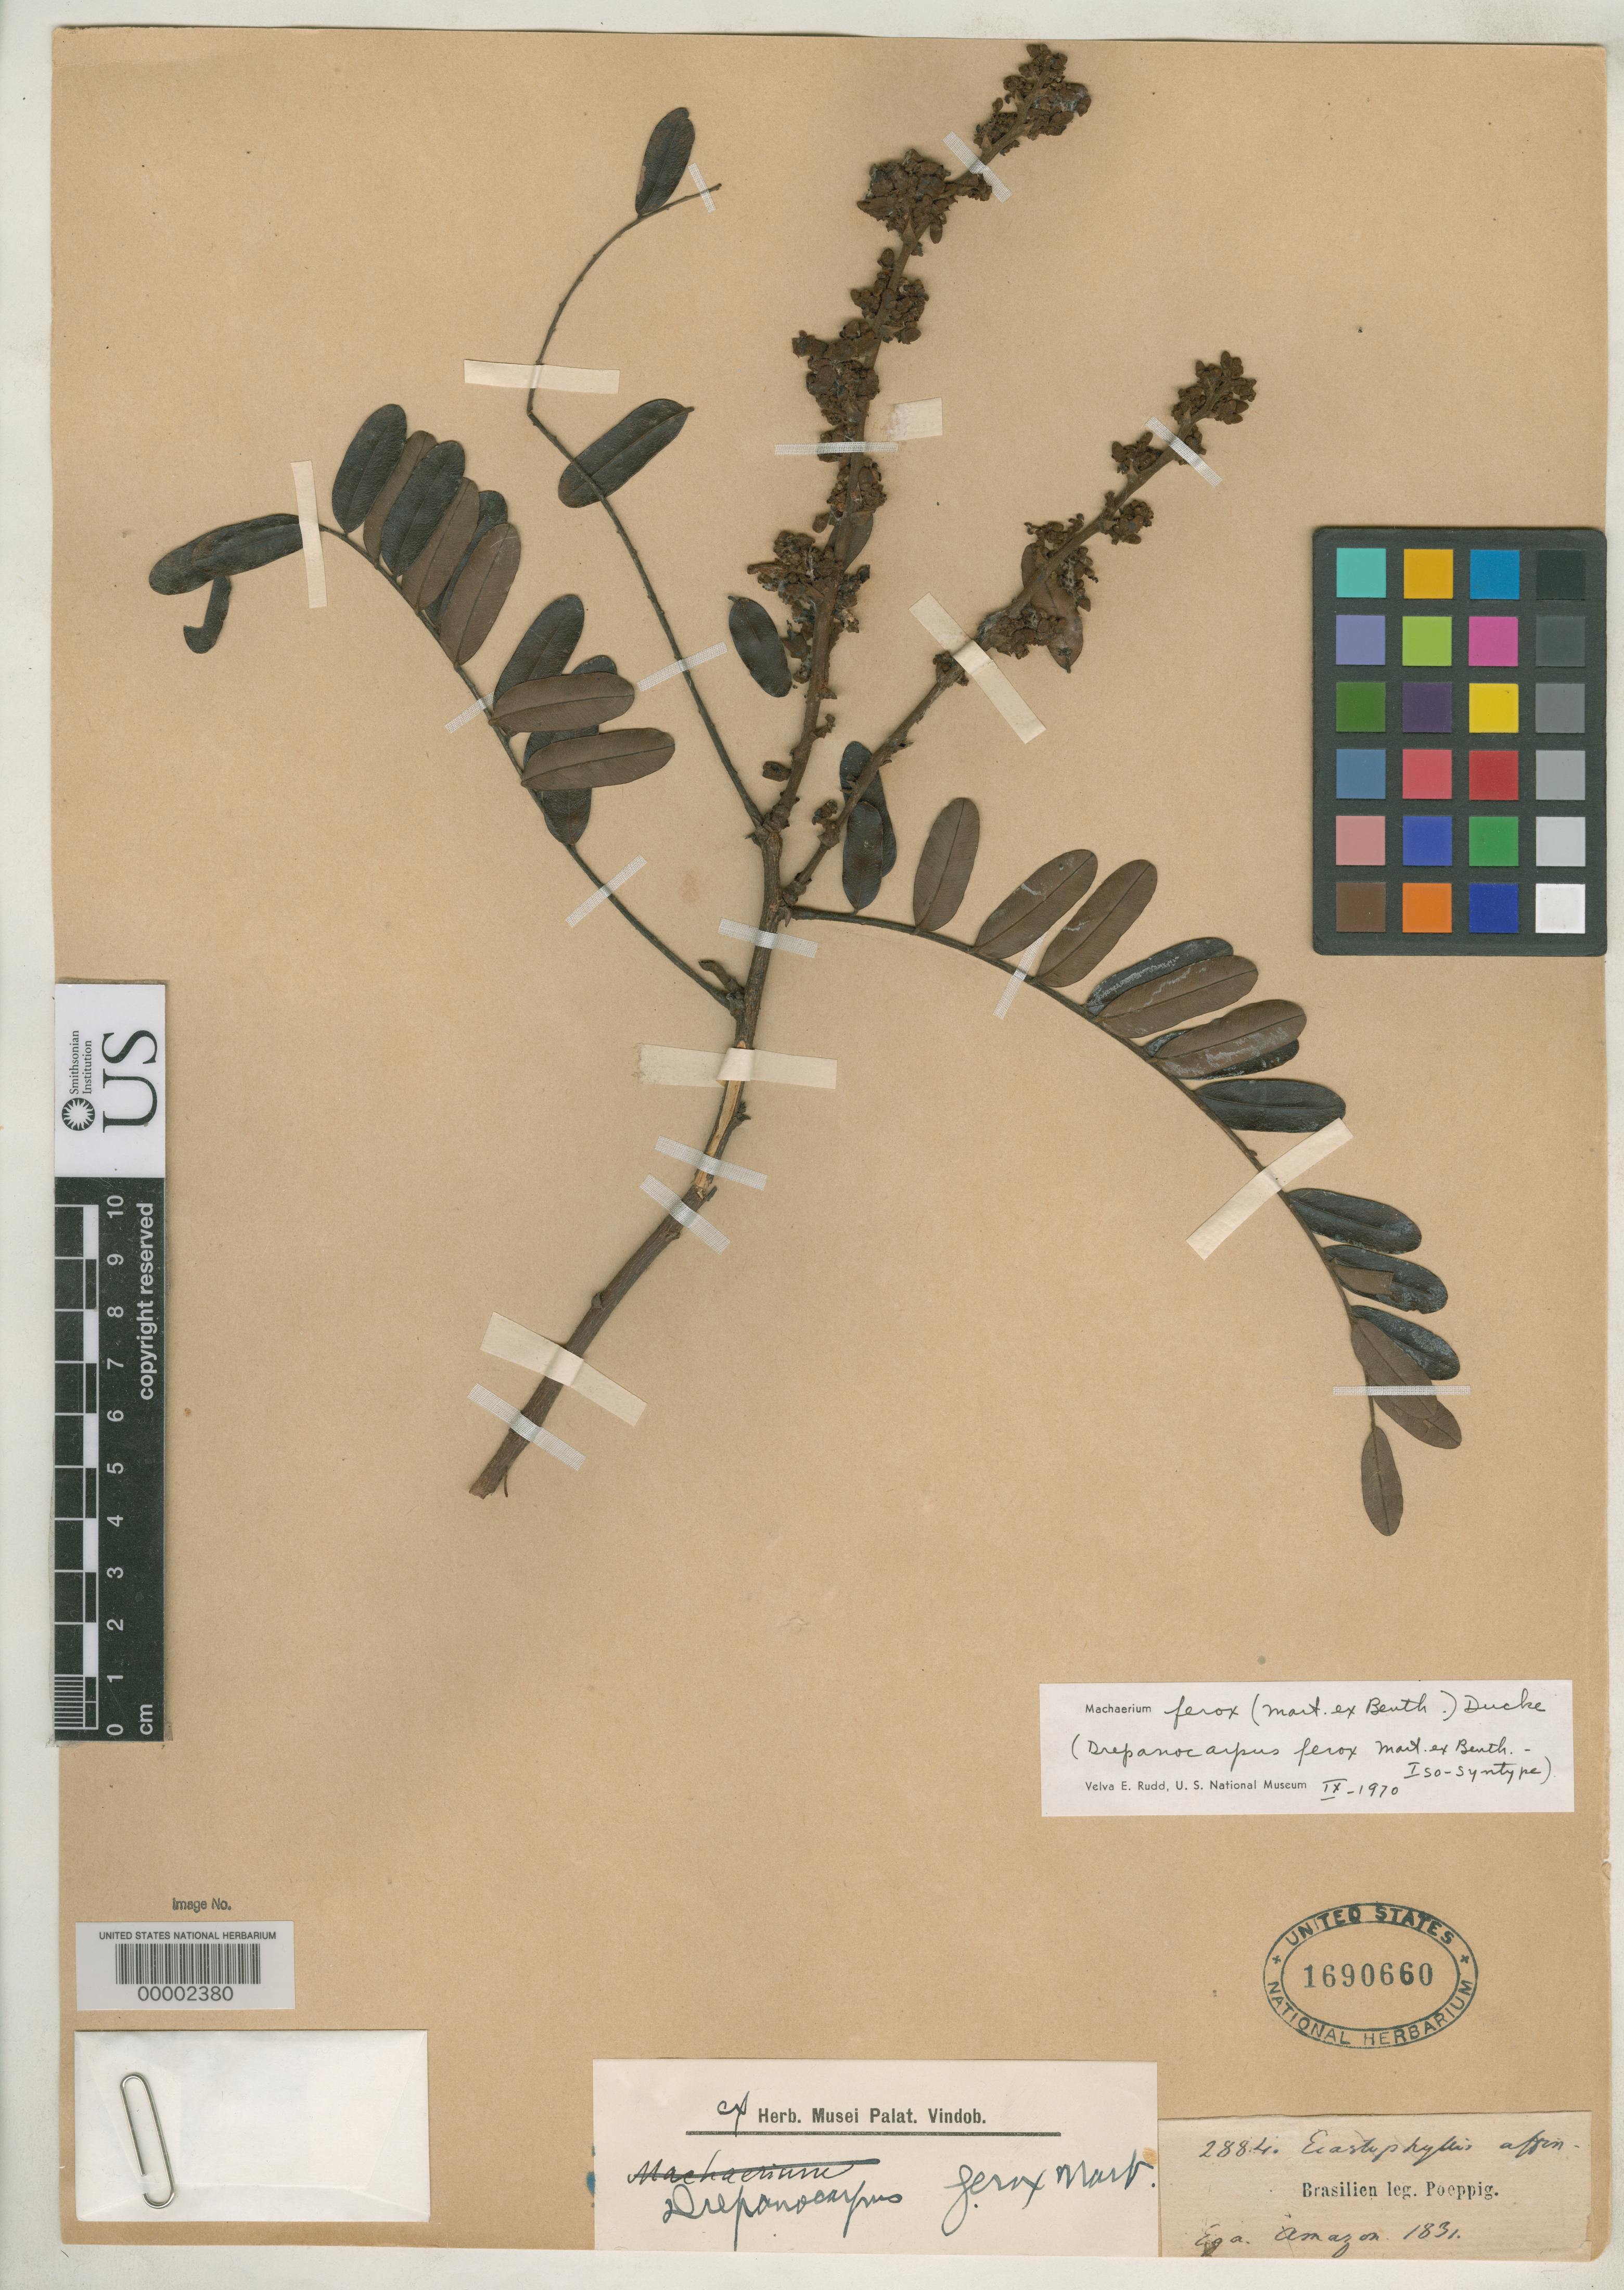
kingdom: Plantae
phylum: Tracheophyta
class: Magnoliopsida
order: Fabales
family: Fabaceae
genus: Drepanocarpus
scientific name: Drepanocarpus ferox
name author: Mart. in Benth.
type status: Isotype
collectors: E. F. Poeppig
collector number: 2884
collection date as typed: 1831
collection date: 1831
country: Brazil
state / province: Amazonas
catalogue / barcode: US 1690660